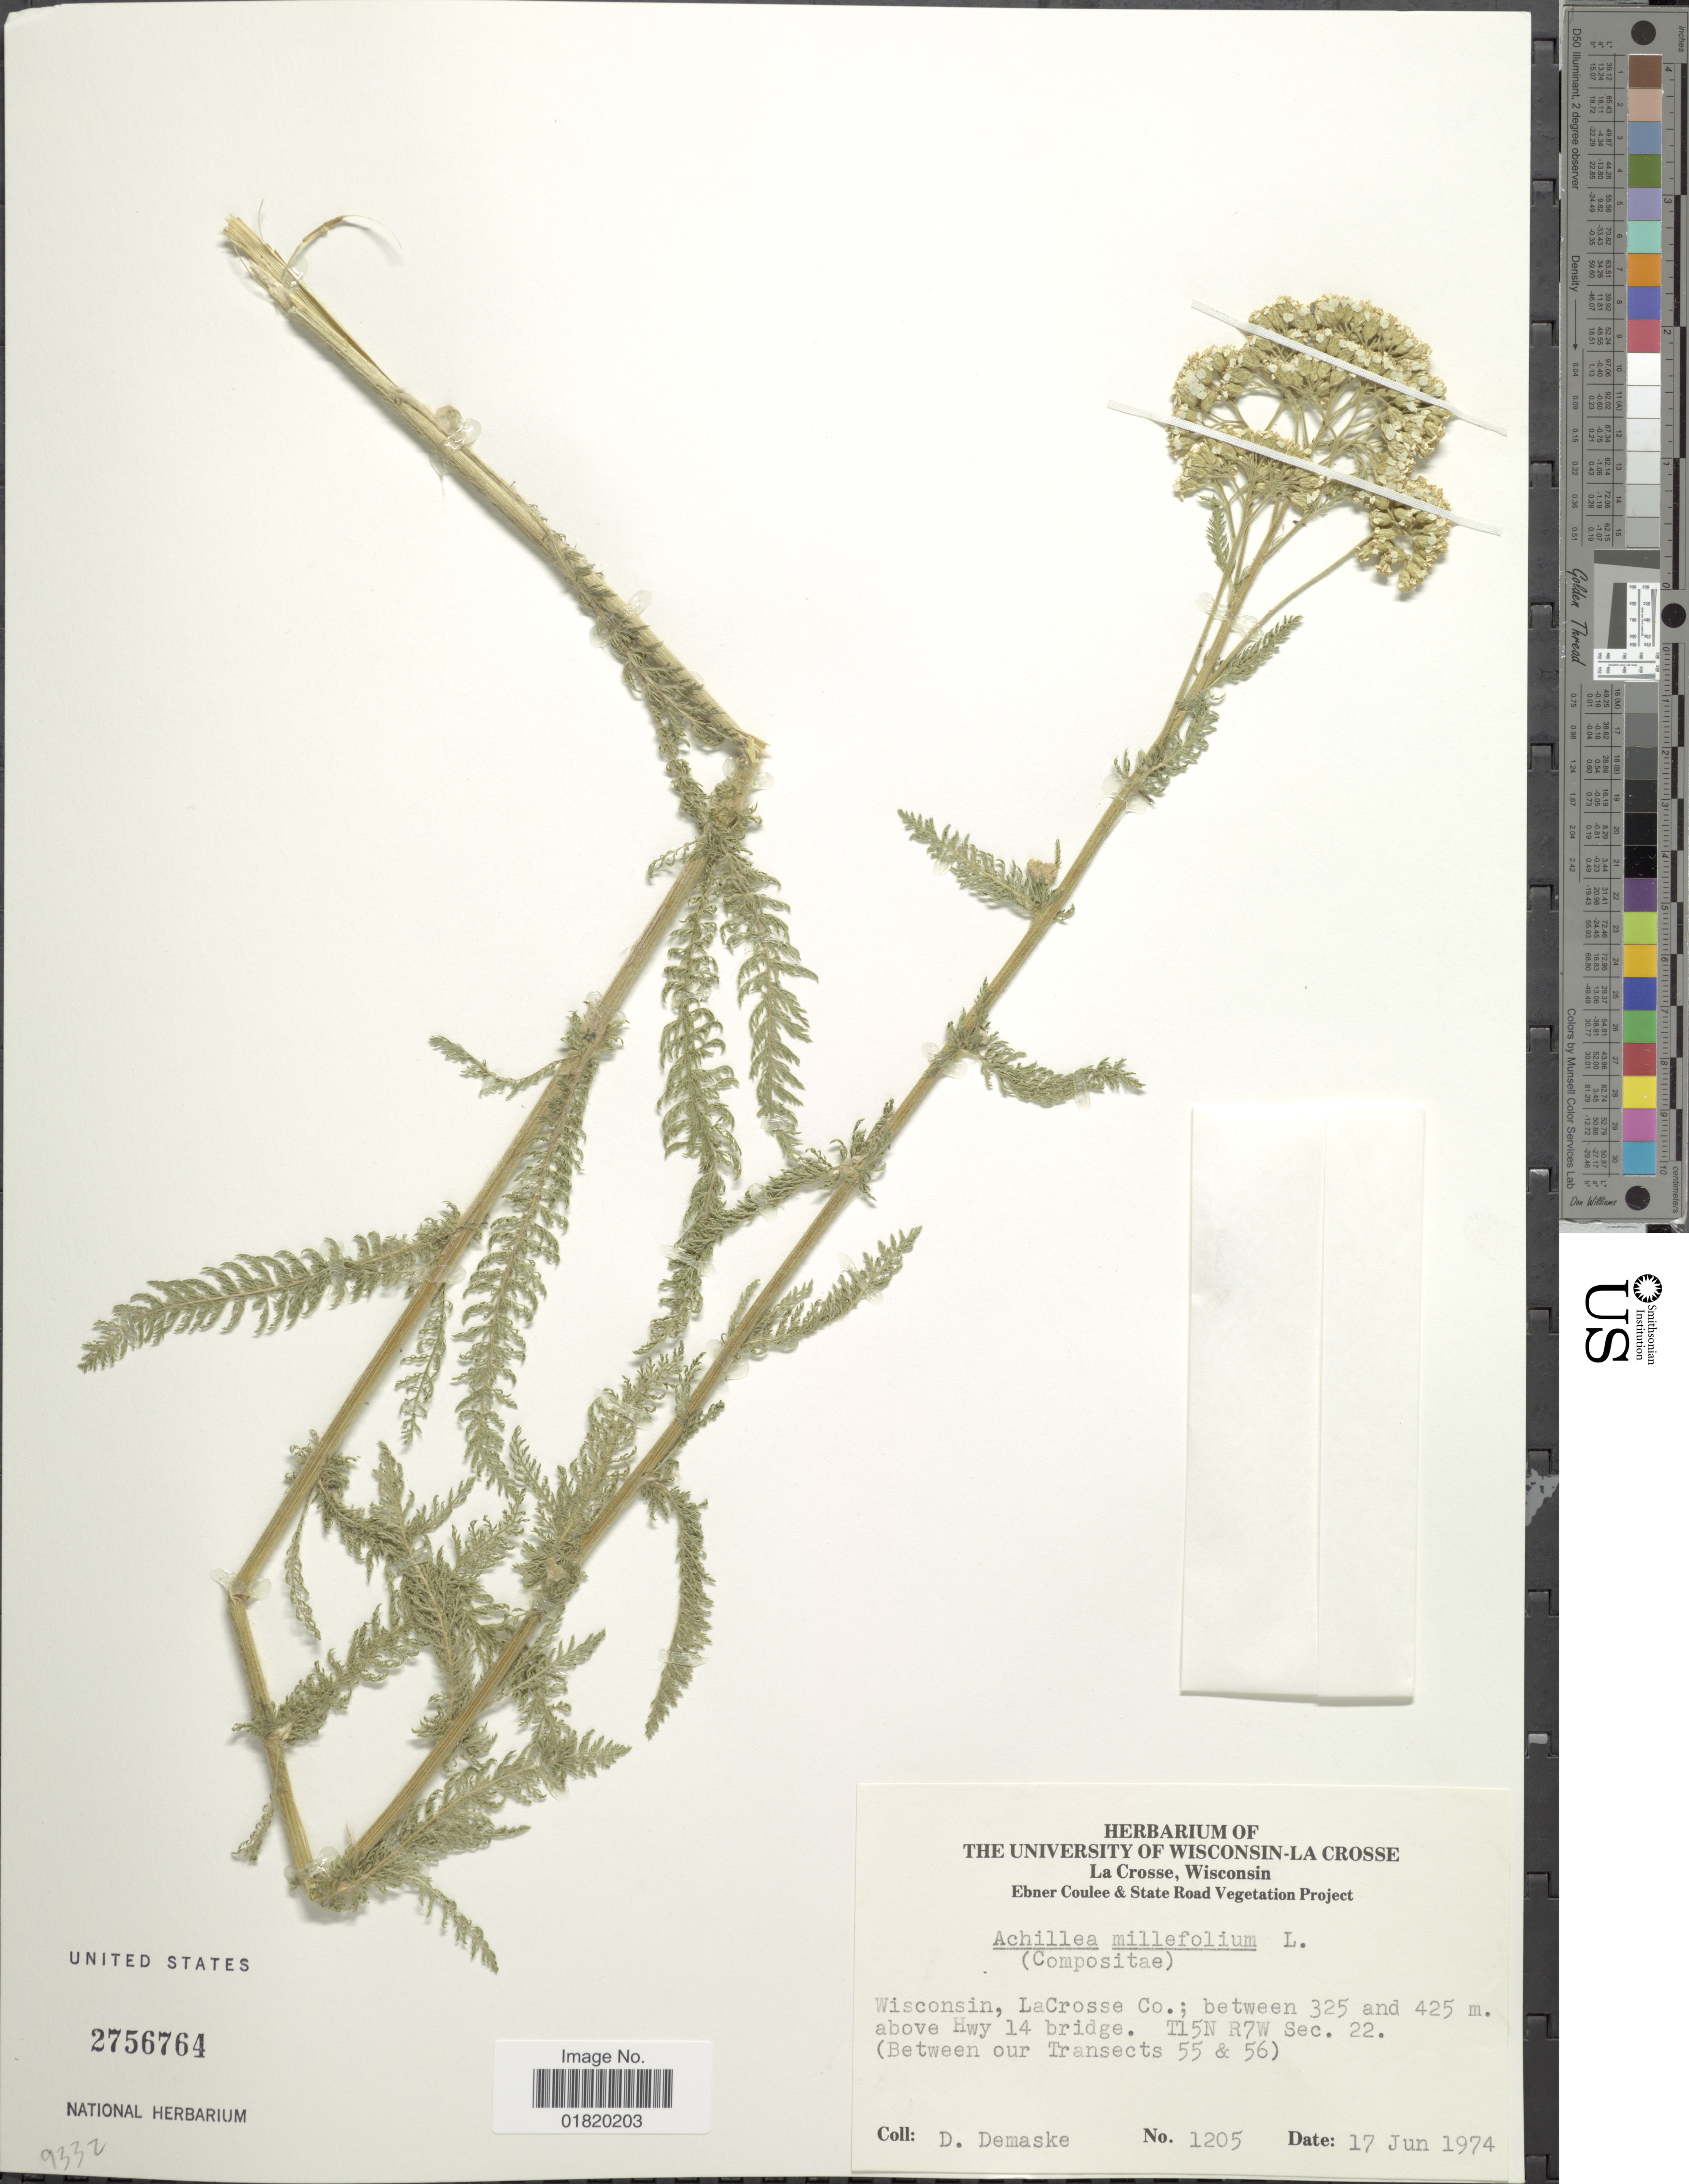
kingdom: Plantae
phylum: Tracheophyta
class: Magnoliopsida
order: Asterales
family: Asteraceae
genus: Achillea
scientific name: Achillea millefolium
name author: L.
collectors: D. Demaske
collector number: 1205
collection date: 1974-06-17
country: United States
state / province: Wisconsin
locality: LaCrosse Co.; between 325 and 425 m. above Hwy 14 bridge. (T15N R7W Sec. 22. (Between our Transects 55 & 56)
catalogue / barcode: US 2756764